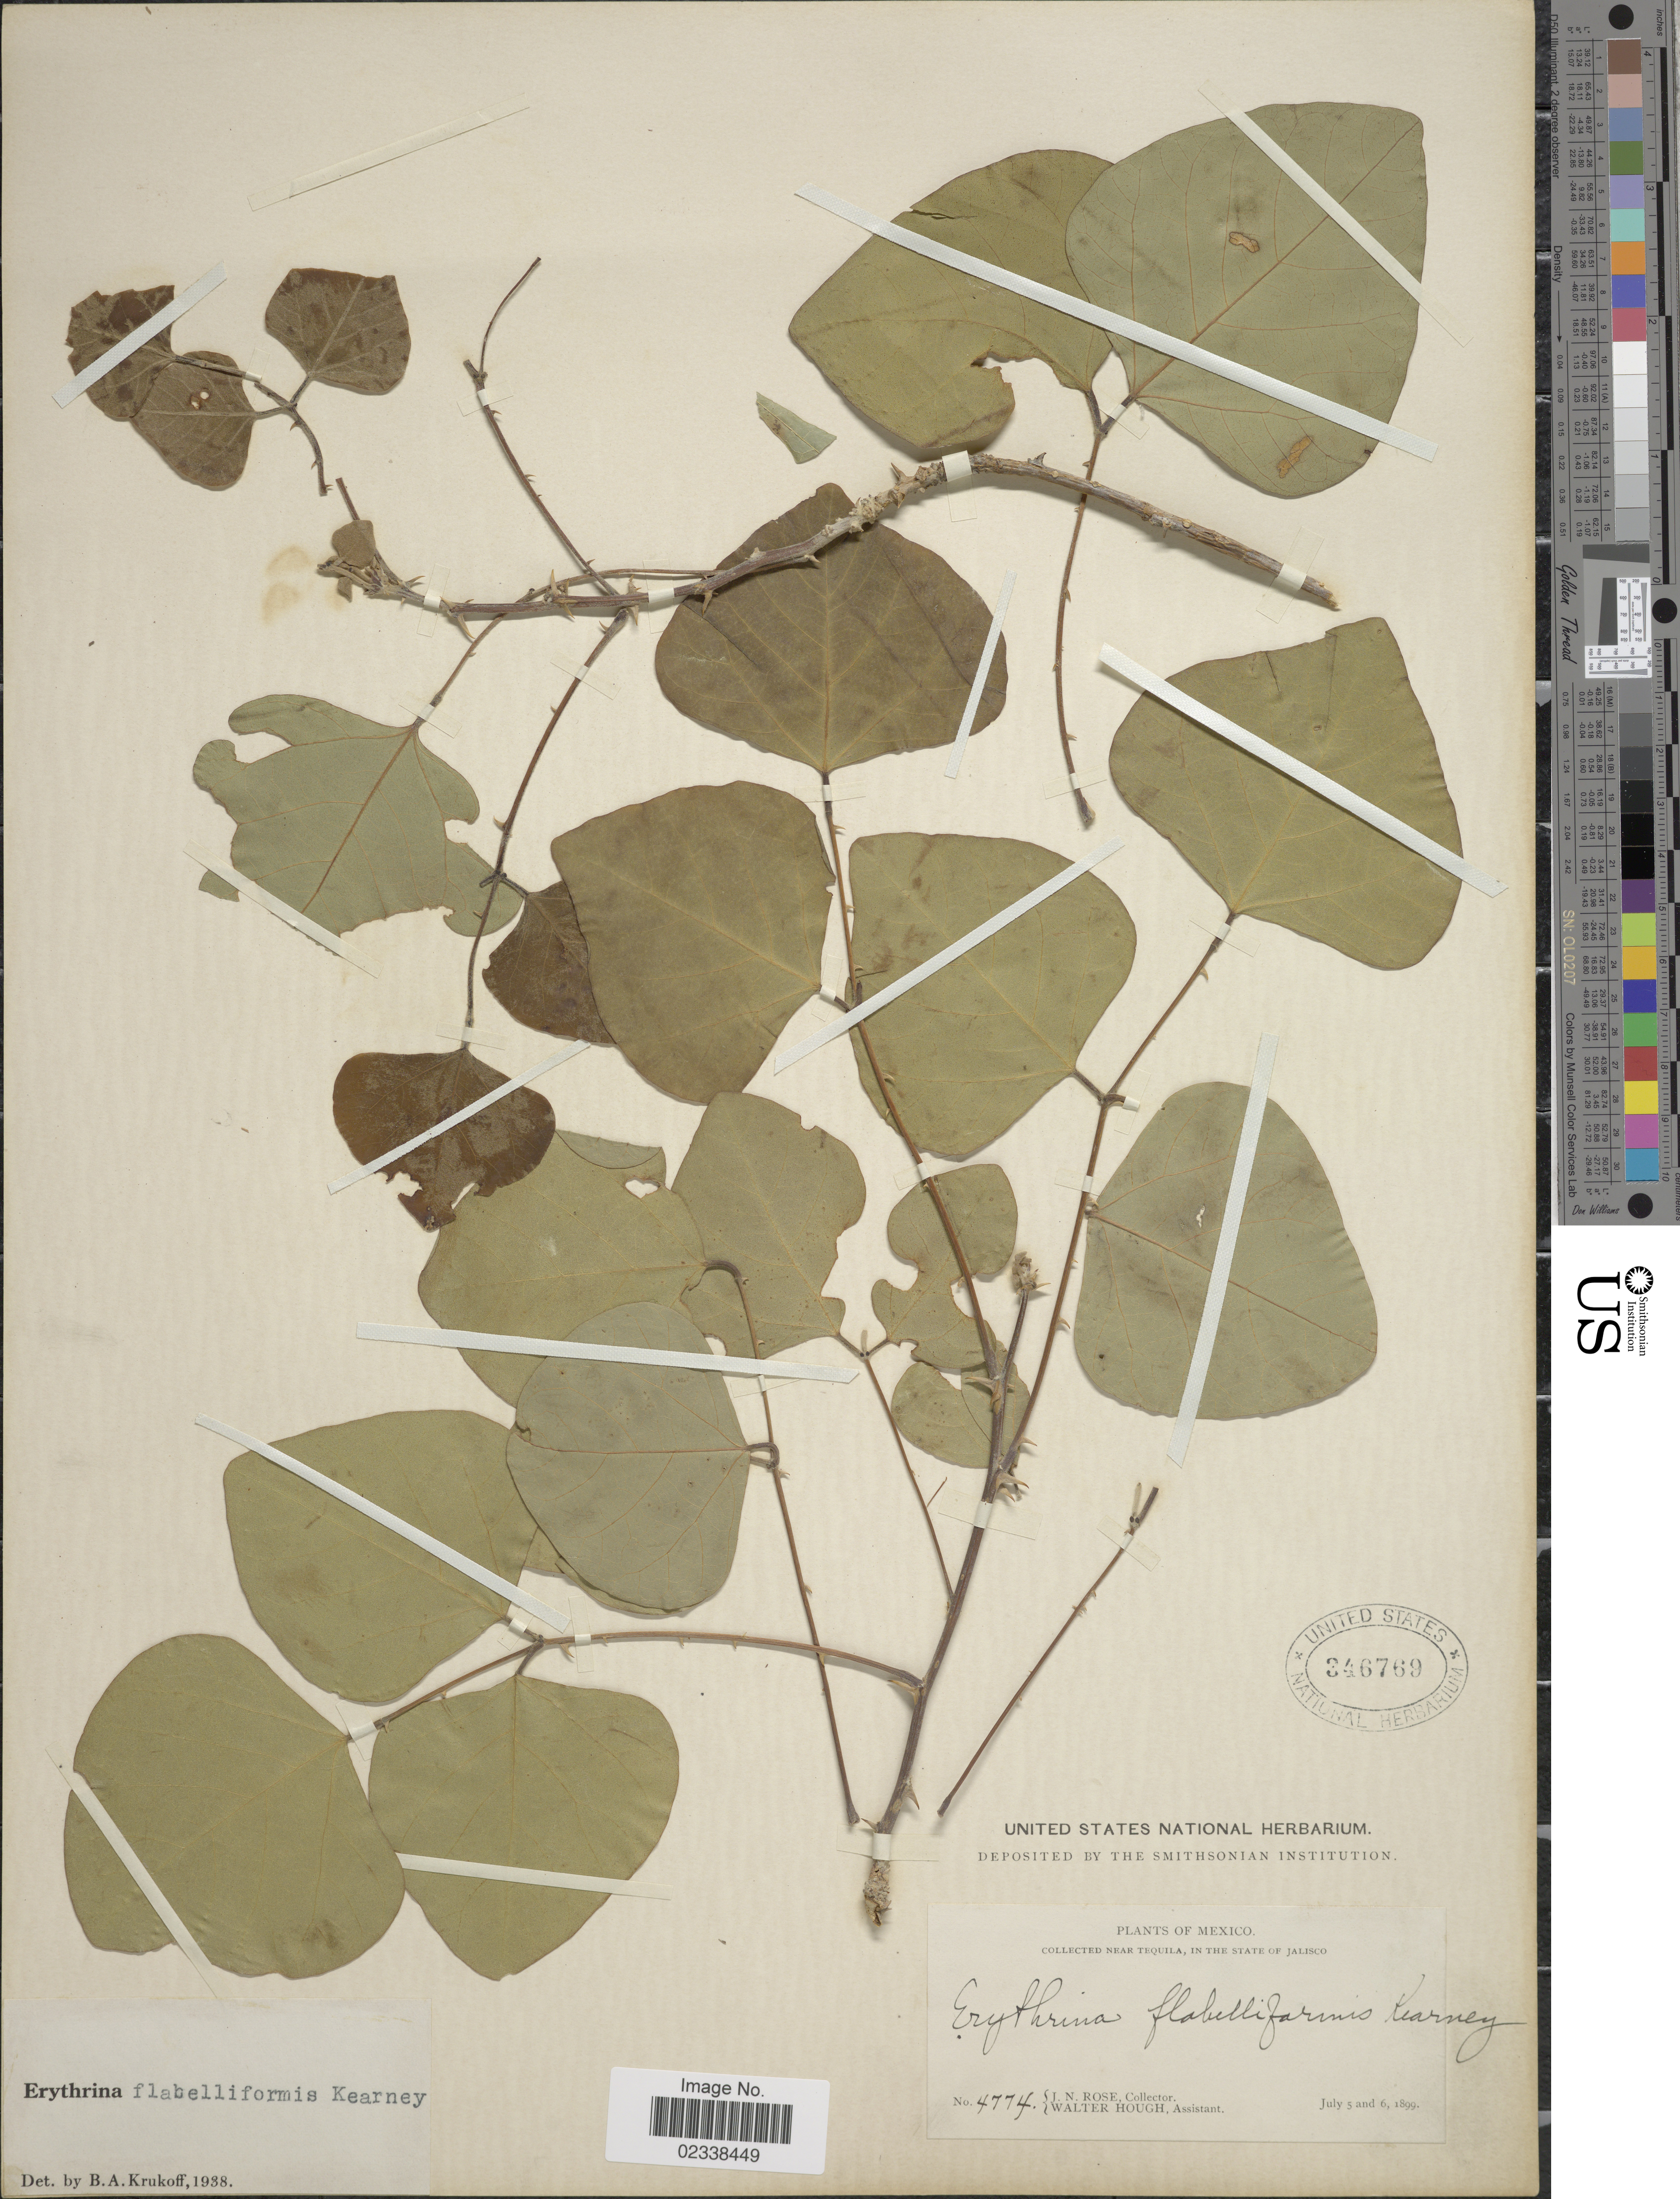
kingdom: Plantae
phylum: Tracheophyta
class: Magnoliopsida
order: Fabales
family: Fabaceae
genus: Erythrina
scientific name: Erythrina flabelliformis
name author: Kearney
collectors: J. N. Rose & W. Hough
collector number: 4774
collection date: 1899-07-05/1899-07-06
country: Mexico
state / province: Jalisco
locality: Near Tequila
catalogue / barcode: US 346769